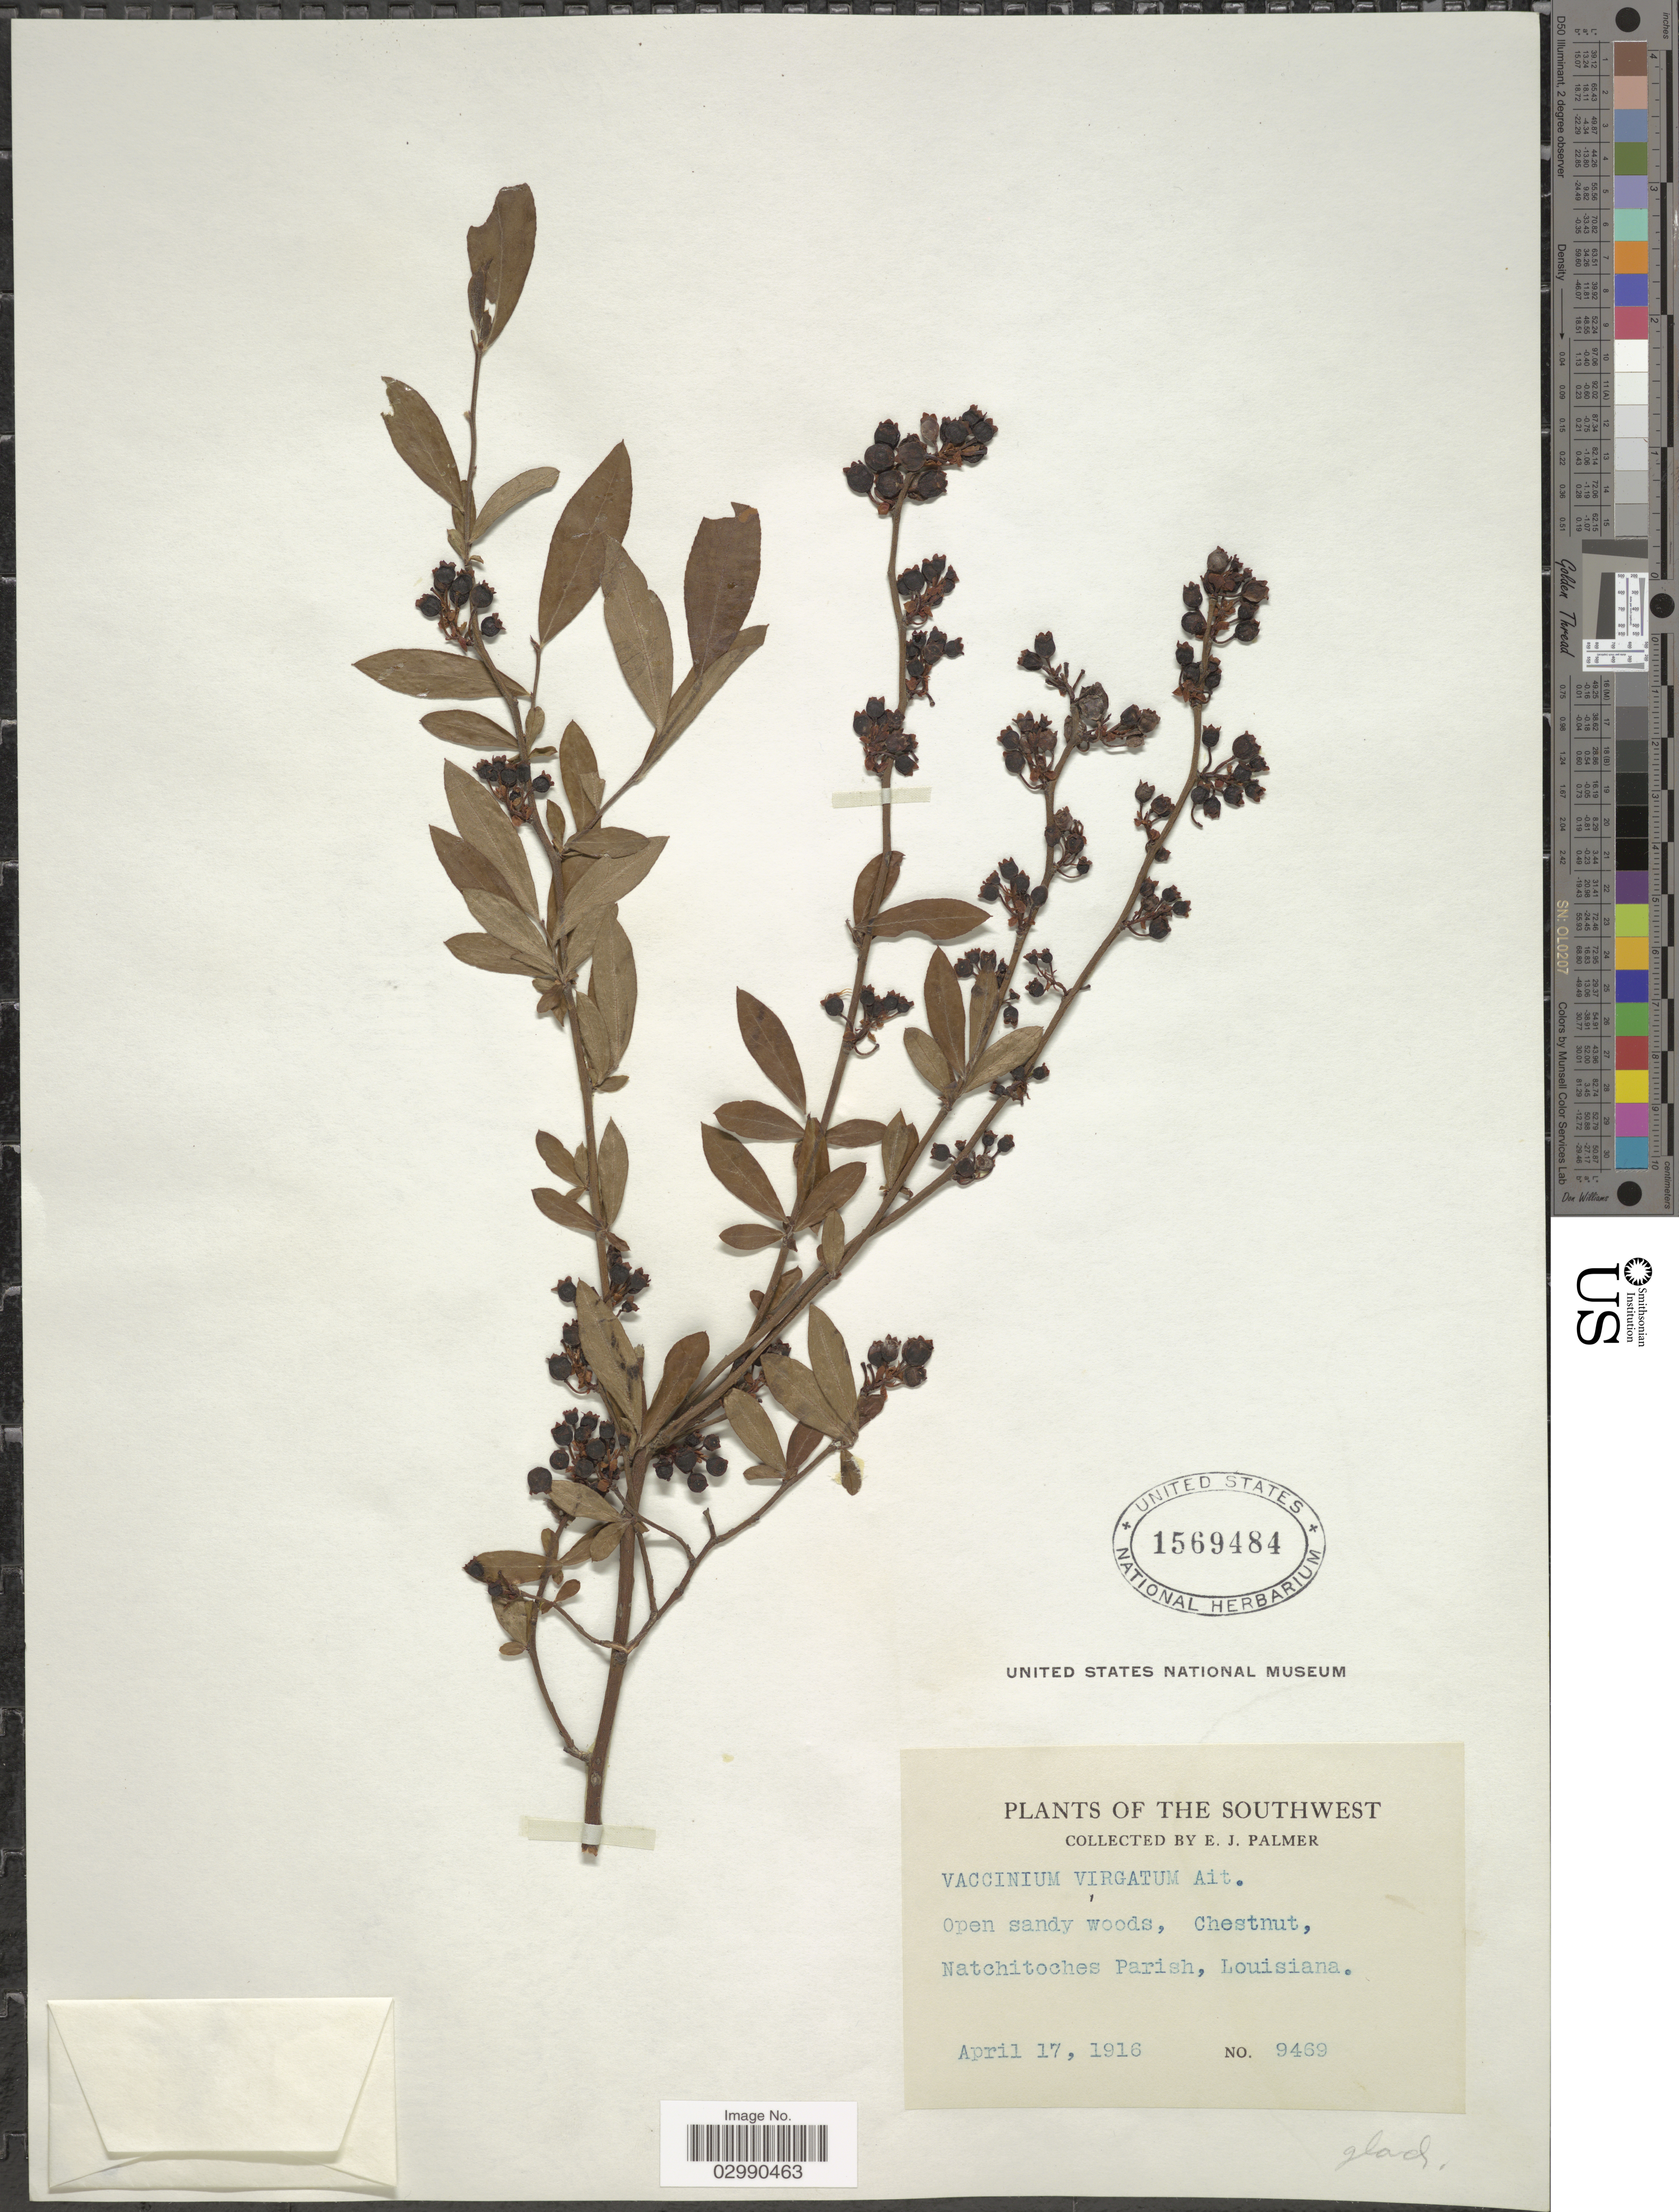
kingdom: Plantae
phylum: Tracheophyta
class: Magnoliopsida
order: Ericales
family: Ericaceae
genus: Vaccinium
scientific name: Vaccinium virgatum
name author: Aiton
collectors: E. J. Palmer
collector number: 9469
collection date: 1916-04-17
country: United States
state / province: Louisiana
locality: The Southwest. Chestnut, Natchitoches Parish.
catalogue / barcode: US 1569484